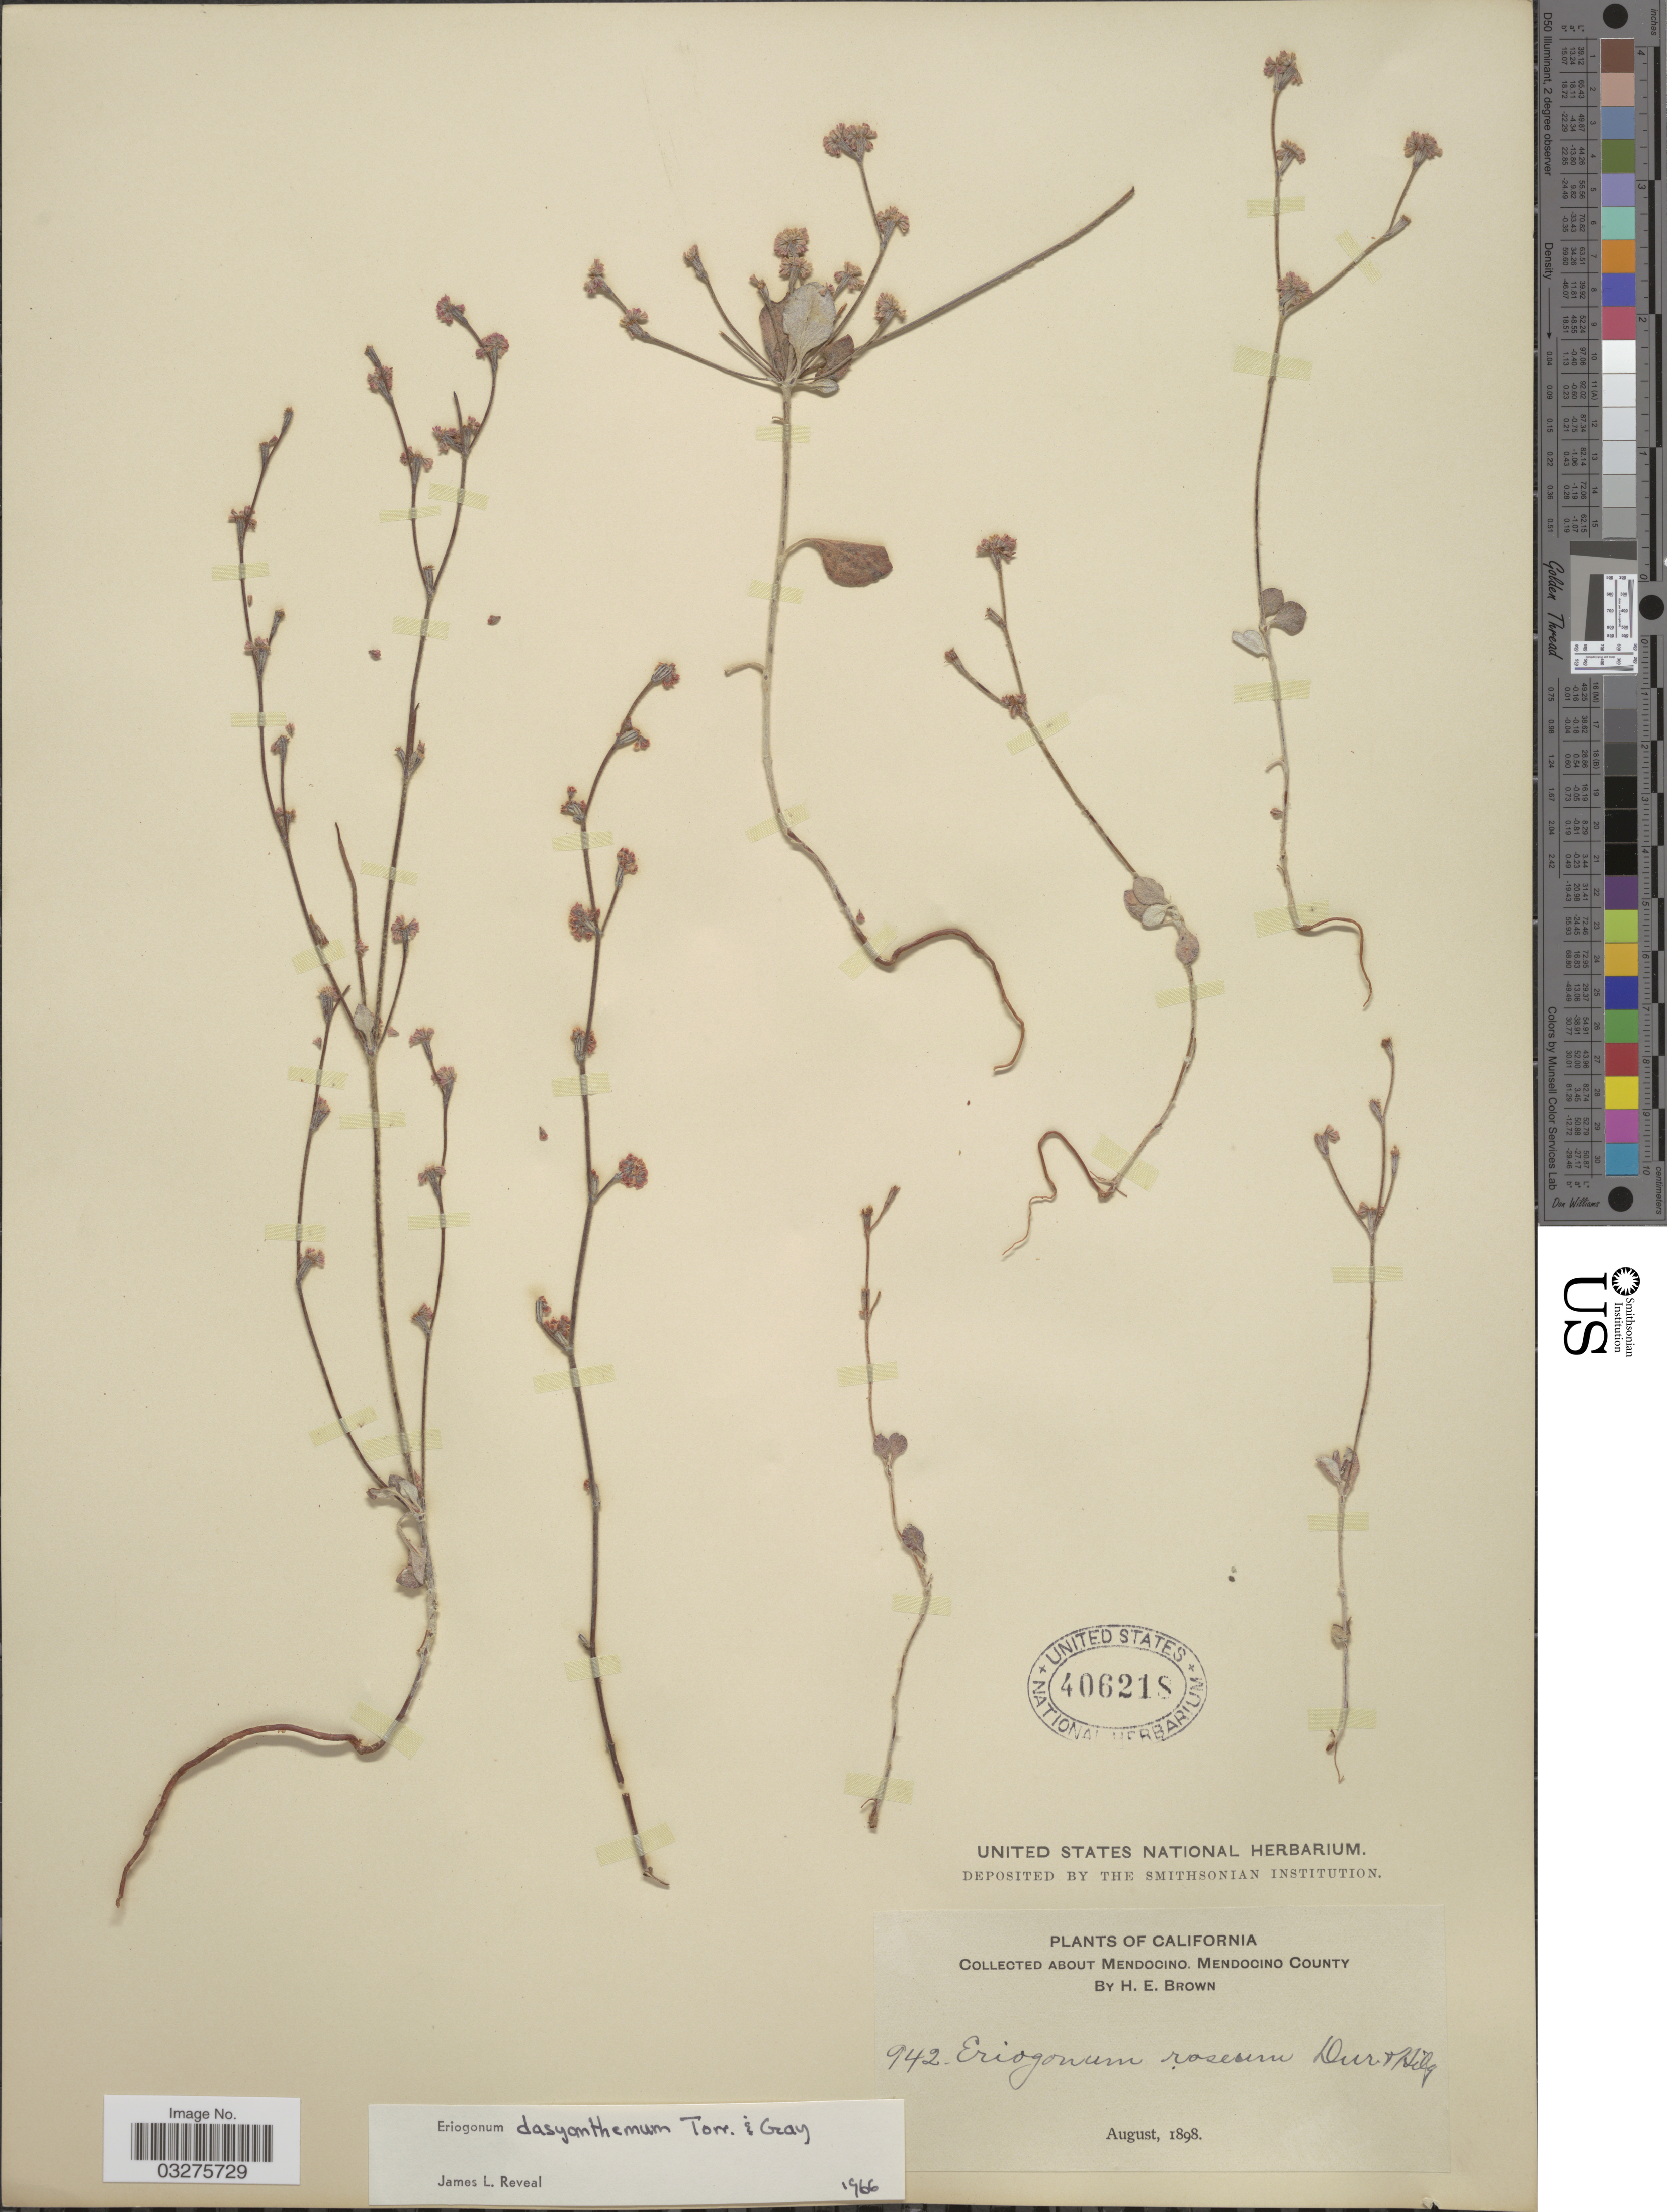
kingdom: Plantae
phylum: Tracheophyta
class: Magnoliopsida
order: Caryophyllales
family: Polygonaceae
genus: Eriogonum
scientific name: Eriogonum dasyanthemum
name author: Torr. & A. Gray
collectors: H. E. Brown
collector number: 942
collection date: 1898-08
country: United States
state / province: California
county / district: Mendocino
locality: About Mendocino, Mendocino County.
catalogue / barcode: US 406218